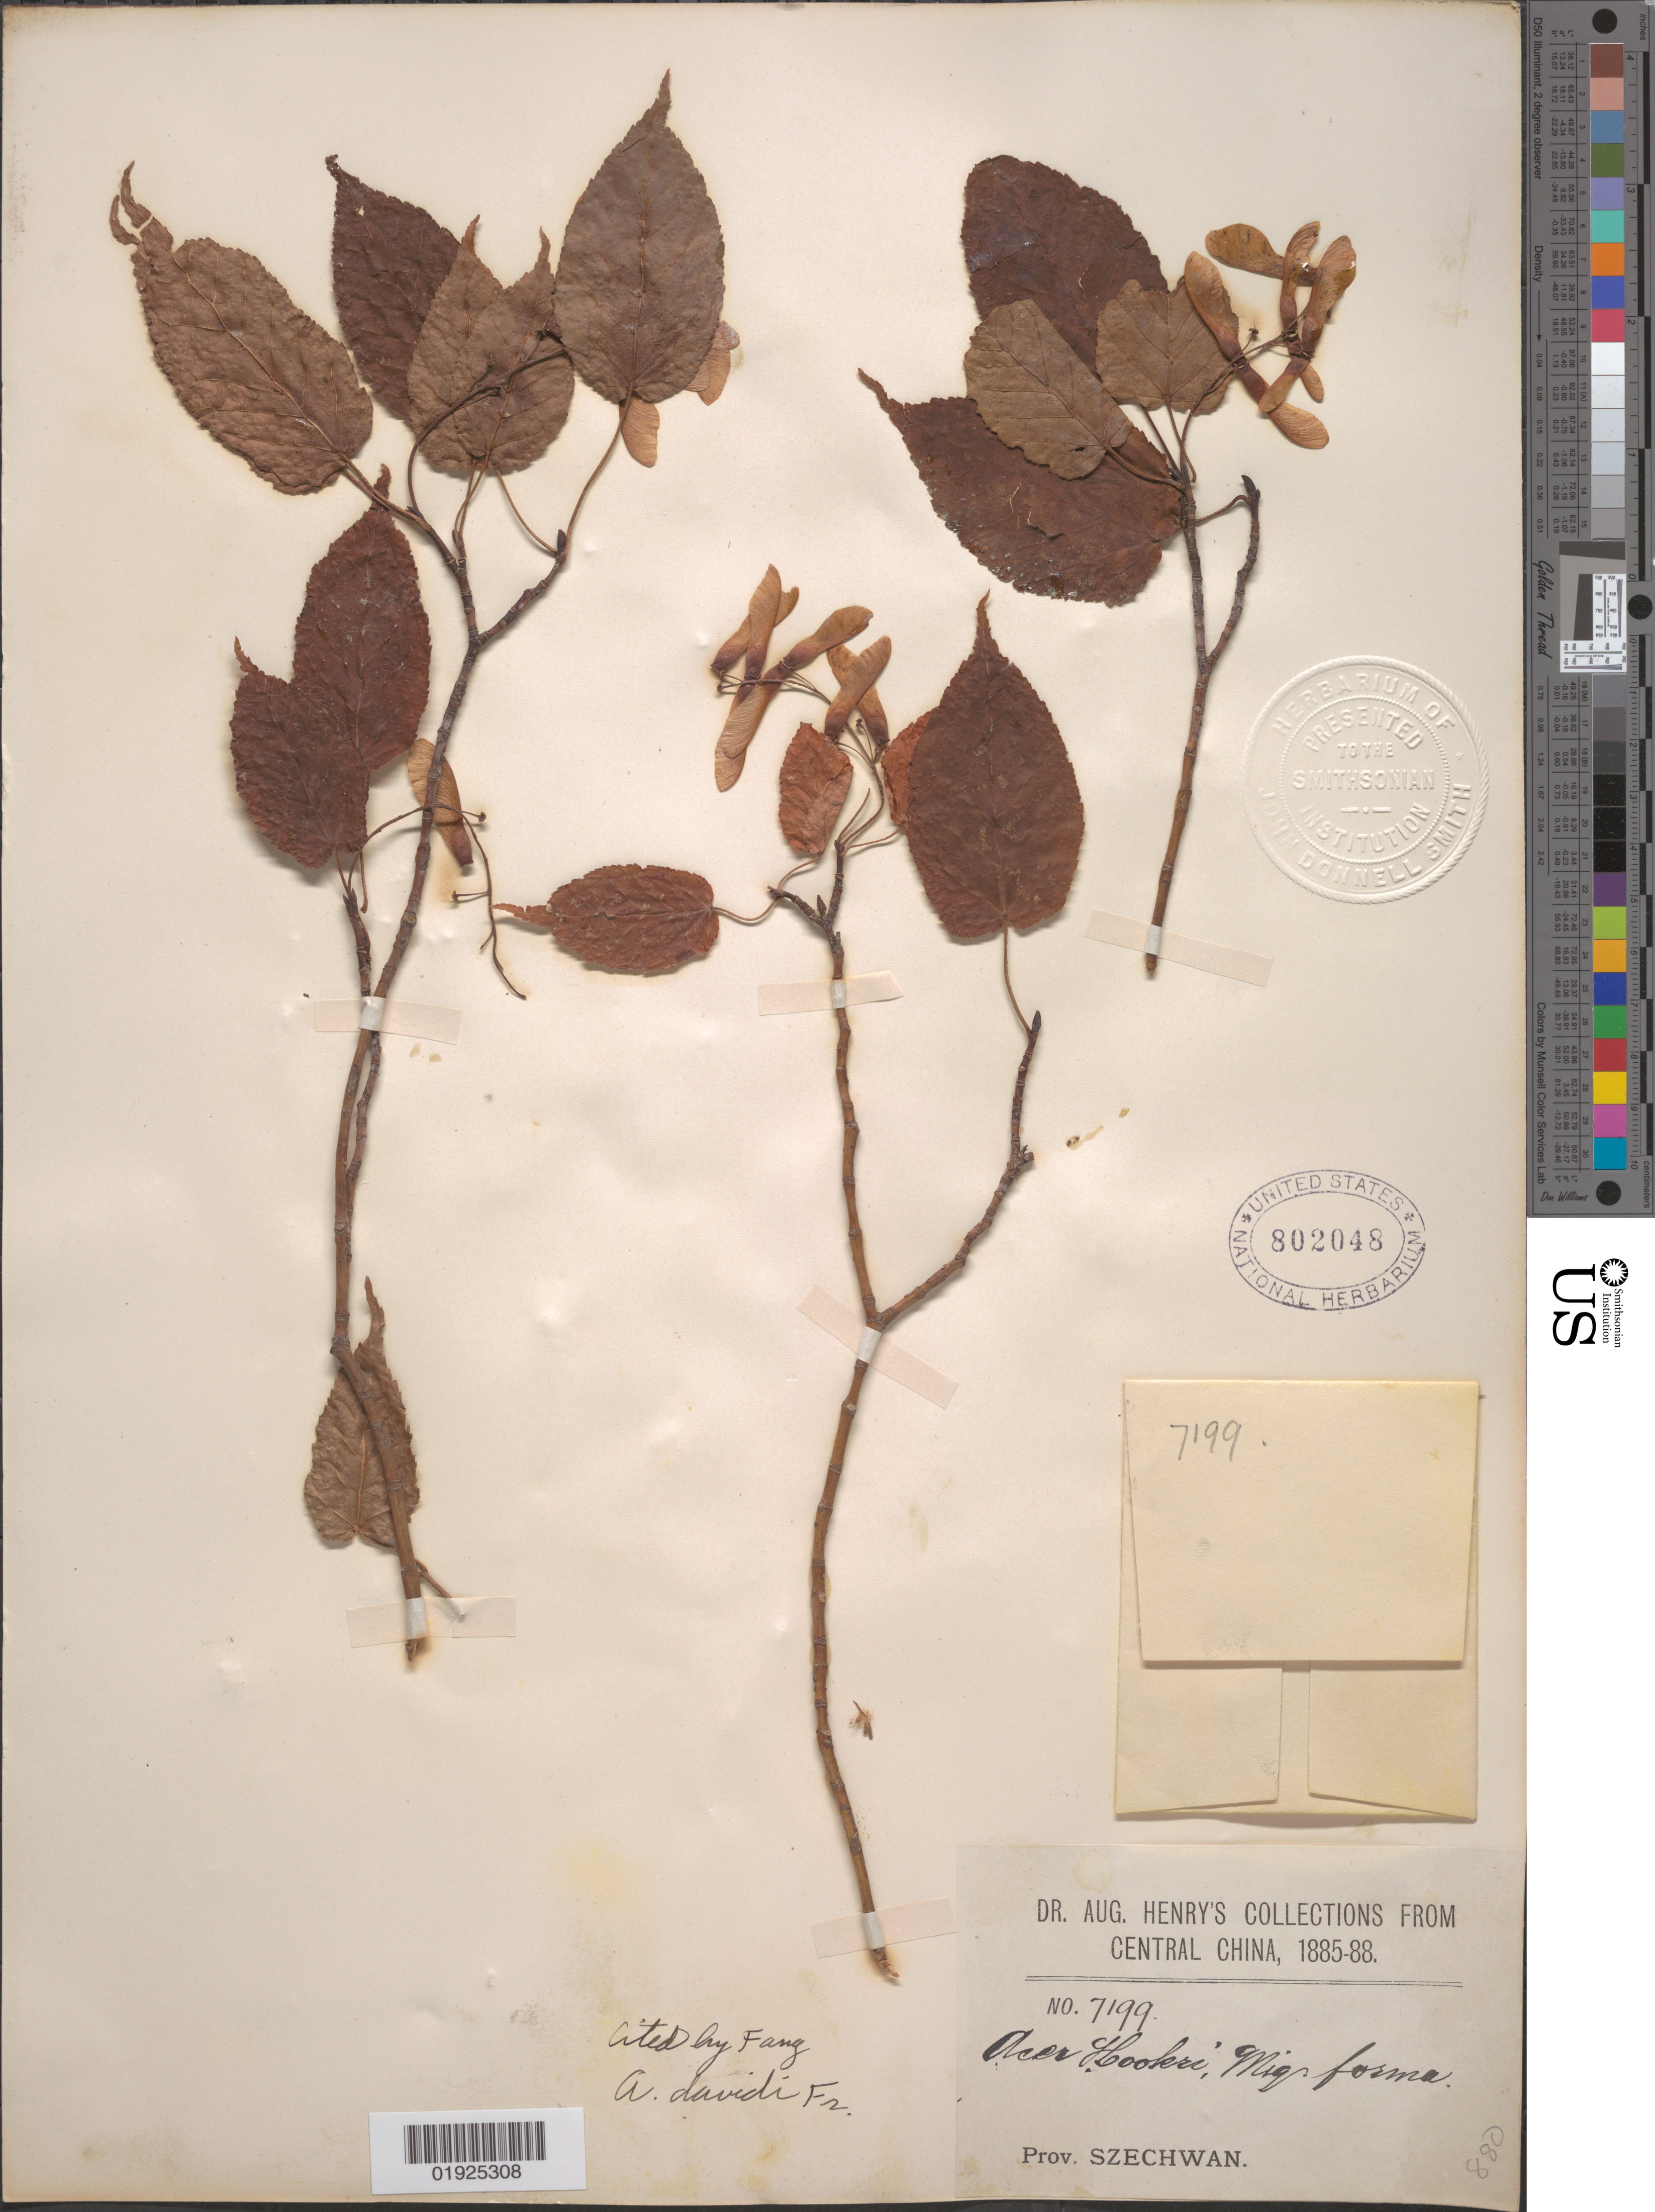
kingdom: Plantae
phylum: Tracheophyta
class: Magnoliopsida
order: Sapindales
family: Sapindaceae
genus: Acer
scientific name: Acer sikkimense subsp. davidii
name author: (Franch.) Wesm.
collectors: A. Henry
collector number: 7199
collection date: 1885/1888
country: China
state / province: Sichuan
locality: Prov. Szechwan [Sichuan]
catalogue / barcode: US 802048